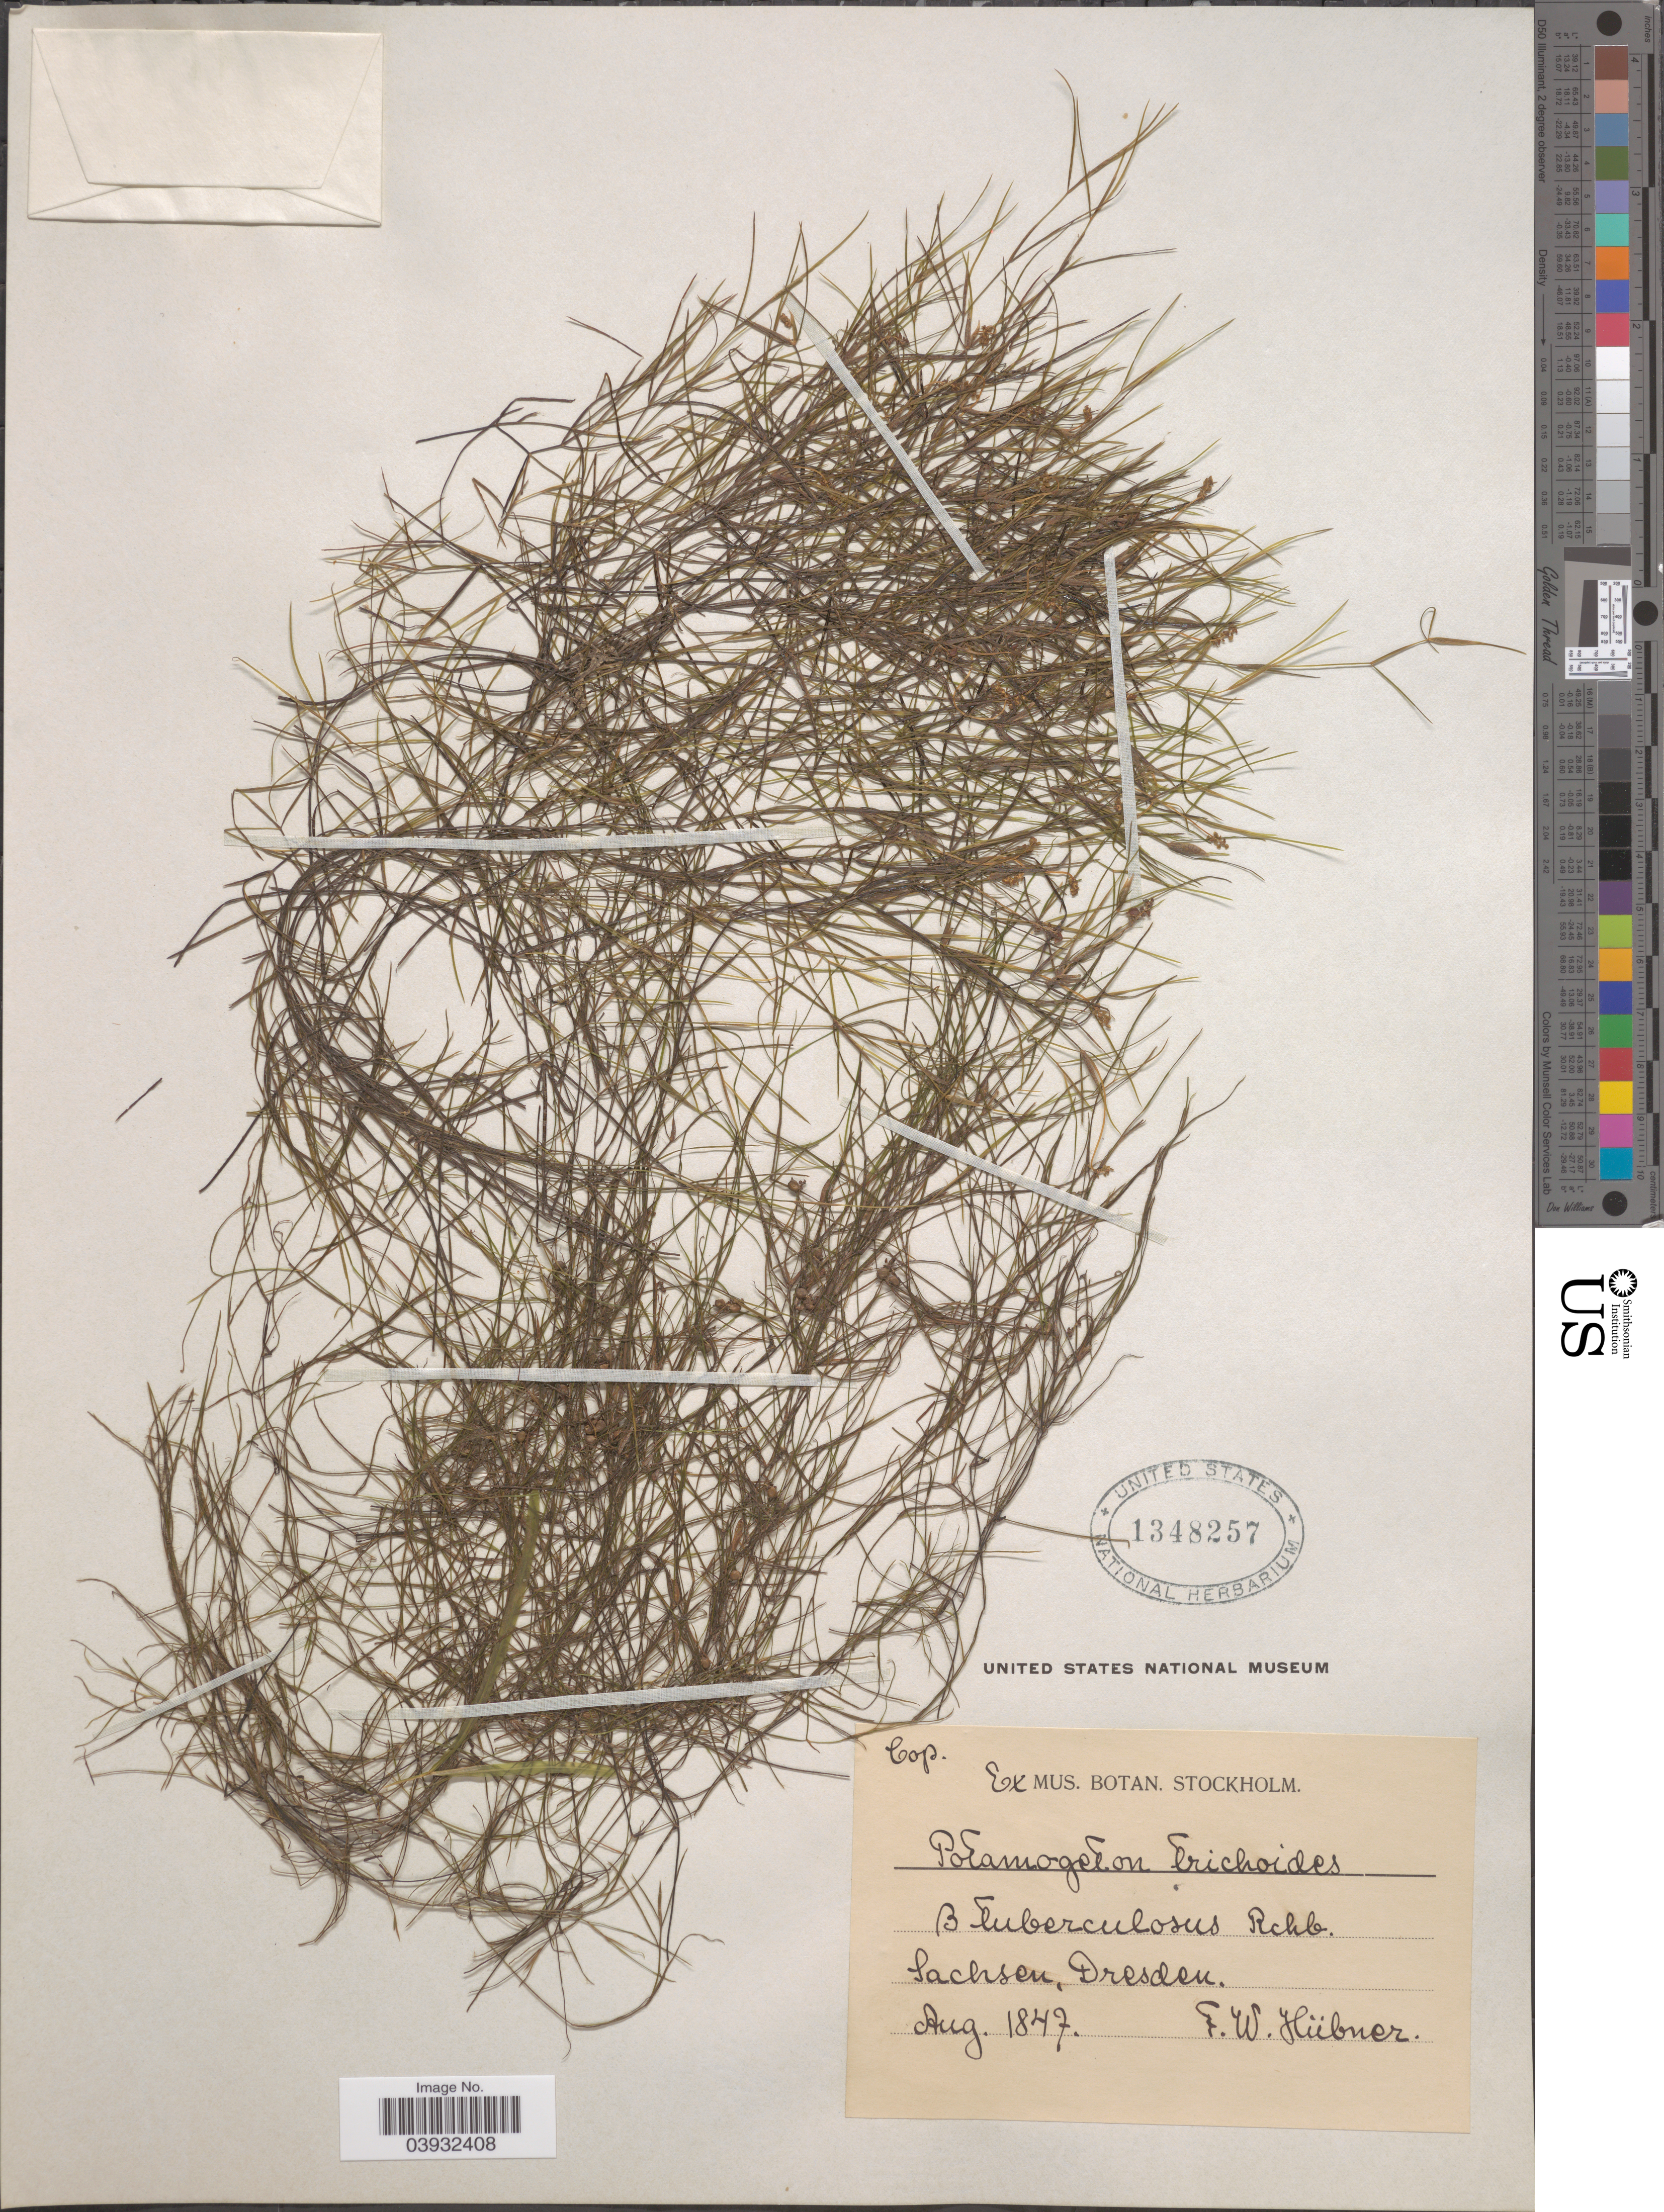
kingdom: Plantae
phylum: Tracheophyta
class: Liliopsida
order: Alismatales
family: Potamogetonaceae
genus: Potamogeton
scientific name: Potamogeton trichoides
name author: Cham. & Schltdl.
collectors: F. Hübner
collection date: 1847-08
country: Germany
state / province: Sachsen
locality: Dresden.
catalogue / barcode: US 1348257